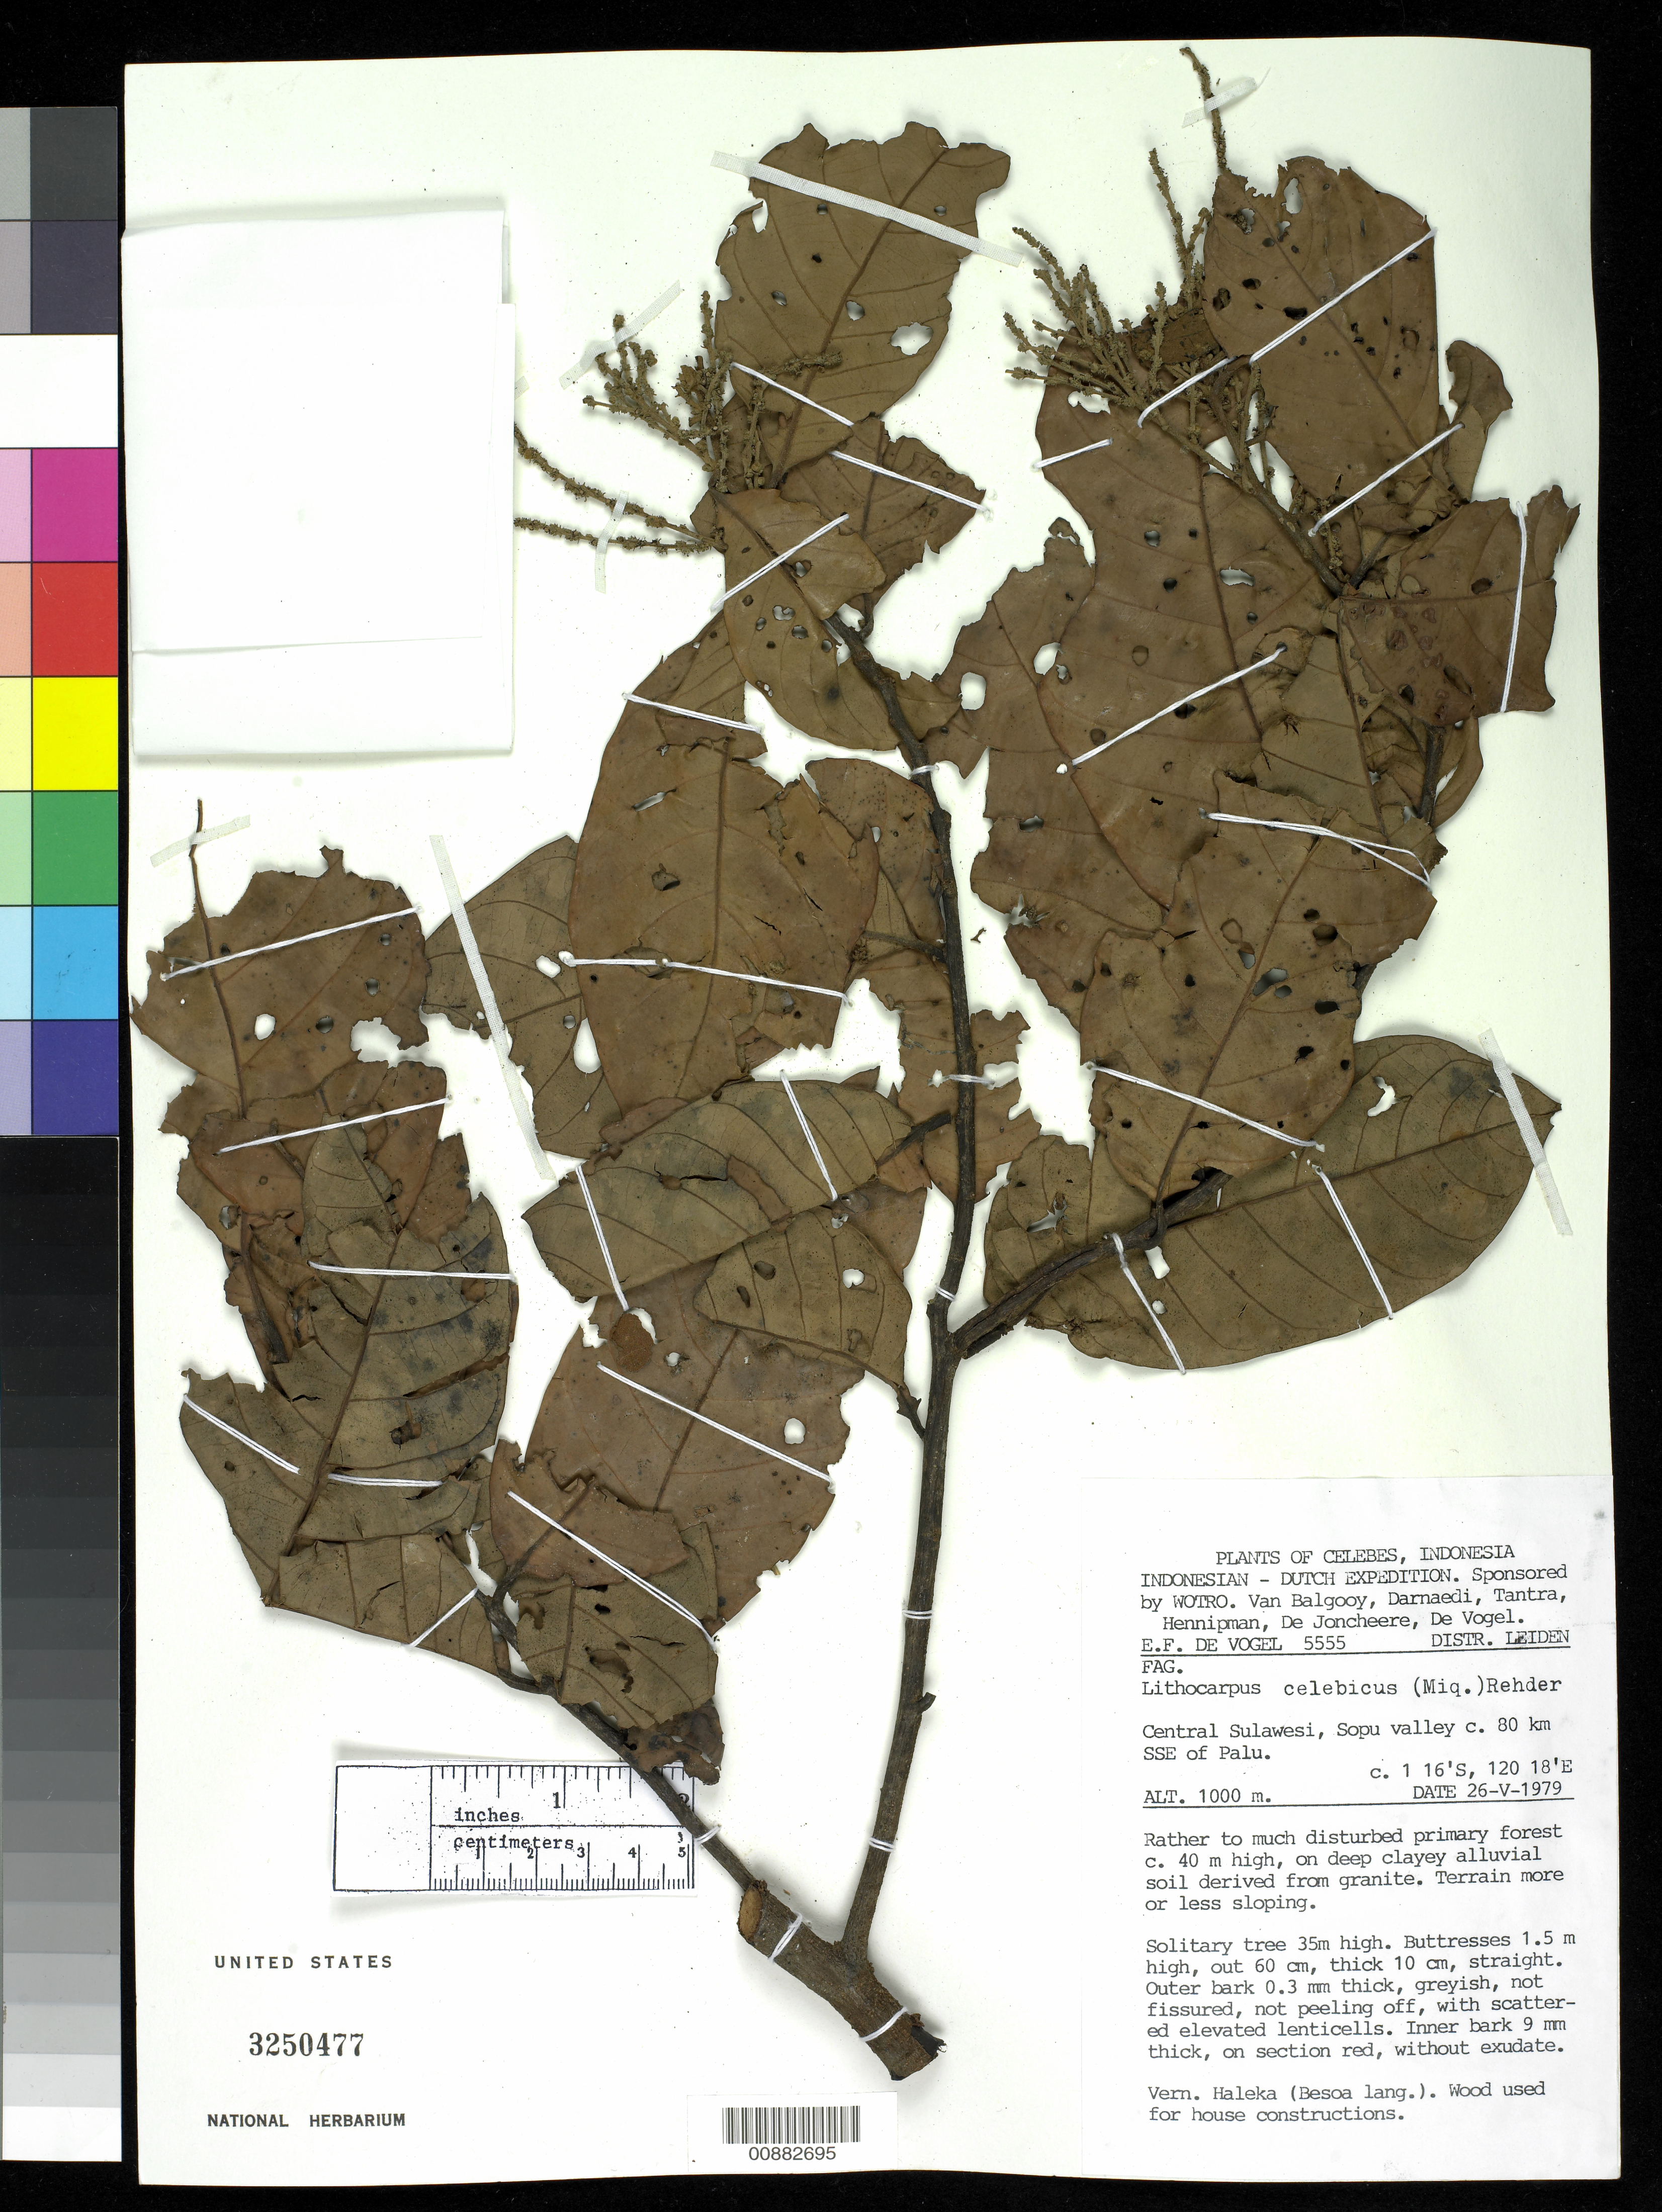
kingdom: Plantae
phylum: Tracheophyta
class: Magnoliopsida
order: Fagales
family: Fagaceae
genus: Lithocarpus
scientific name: Lithocarpus celebicus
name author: (Miq.) Rehder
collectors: E. F. de Vogel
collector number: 5555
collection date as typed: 26 May 1979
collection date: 1979-05-26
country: Indonesia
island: Celebes I.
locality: SSE of Palu, Sopu Valley, Sulawesi Selatan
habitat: Rather too much disturbed primary forest c. 40 m high, on deep clayey alluvial soil derived from granite. Terrain +- sloping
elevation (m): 1000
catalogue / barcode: US 3250477